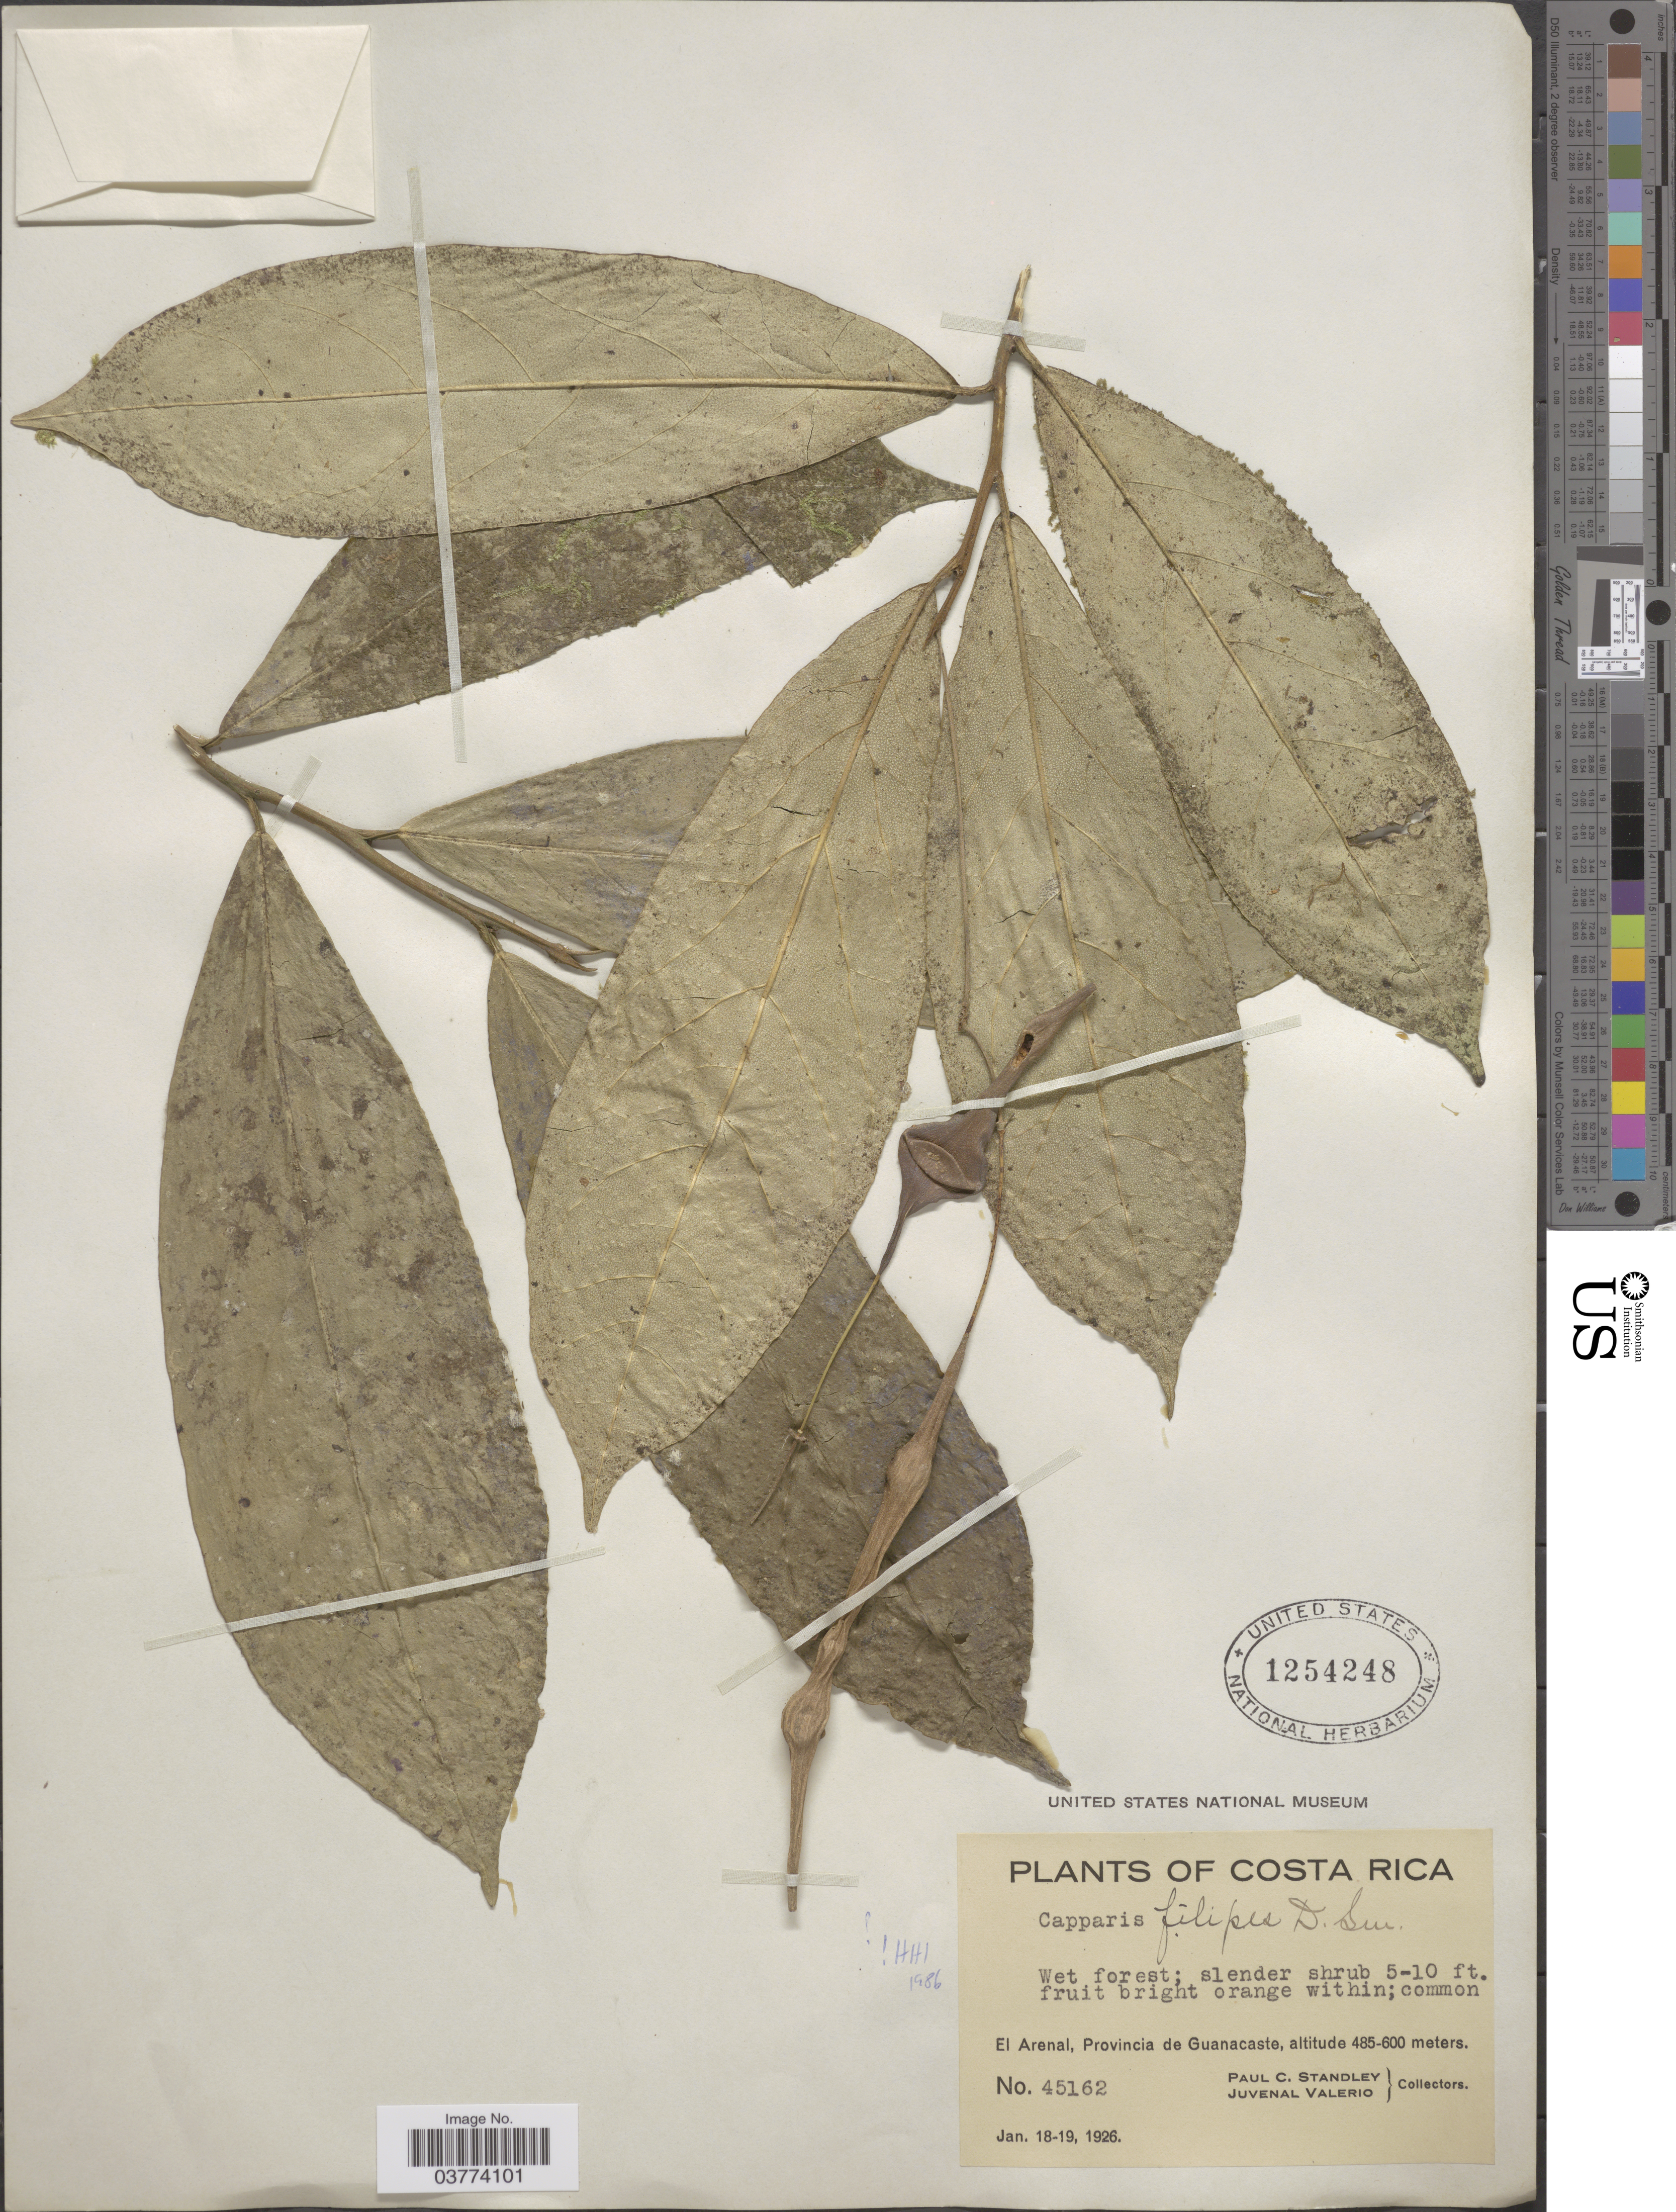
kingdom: Plantae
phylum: Tracheophyta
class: Magnoliopsida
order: Brassicales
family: Capparaceae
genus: Quadrella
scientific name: Quadrella filipes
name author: (Donn. Sm.) Iltis & Cornejo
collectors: P. C. Standley & J. Valerio R.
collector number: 45162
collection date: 1926-01-18/1926-01-19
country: Costa Rica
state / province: Guanacaste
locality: El Arenal.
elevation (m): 485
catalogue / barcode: US 1254248